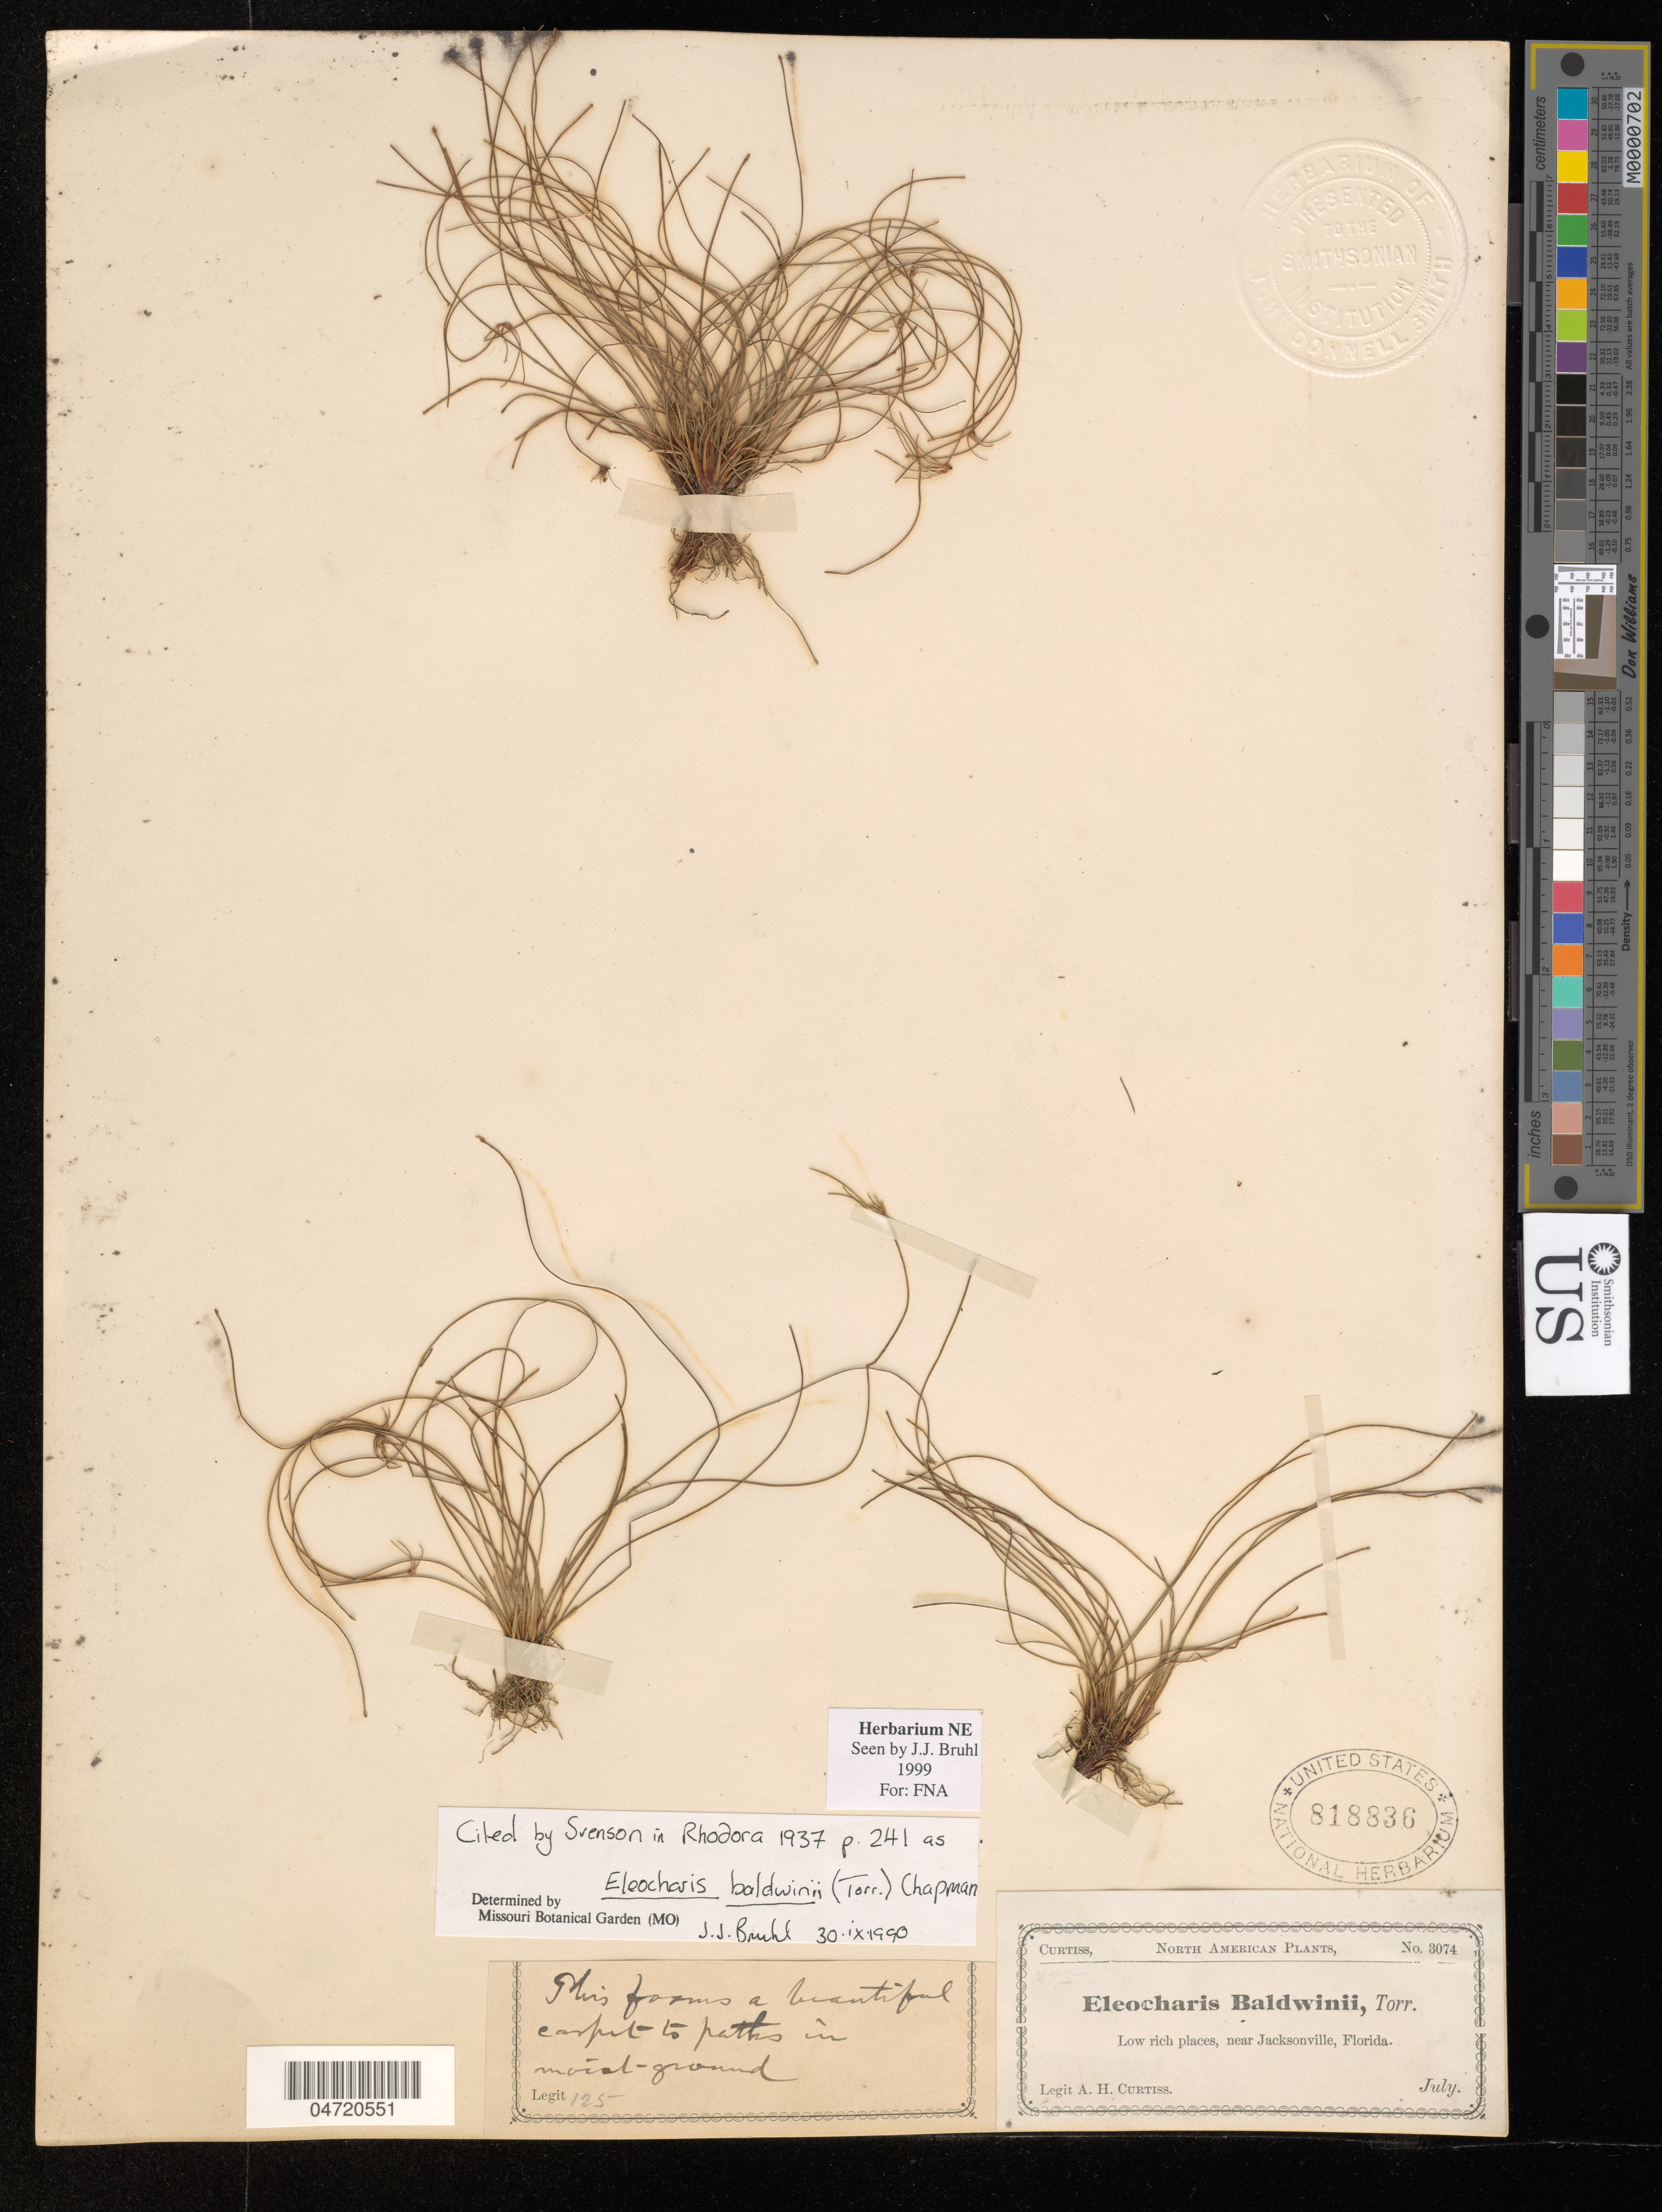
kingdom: Plantae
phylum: Tracheophyta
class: Liliopsida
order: Poales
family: Cyperaceae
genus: Eleocharis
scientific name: Eleocharis baldwinii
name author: (Torr.) Chapm.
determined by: Bruhl, J. J., (NE), University of New England (AUSTRALIA)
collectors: A. H. Curtiss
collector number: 3074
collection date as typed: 188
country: United States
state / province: Florida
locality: near Jacksonville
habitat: Low rich places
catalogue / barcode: US 818836